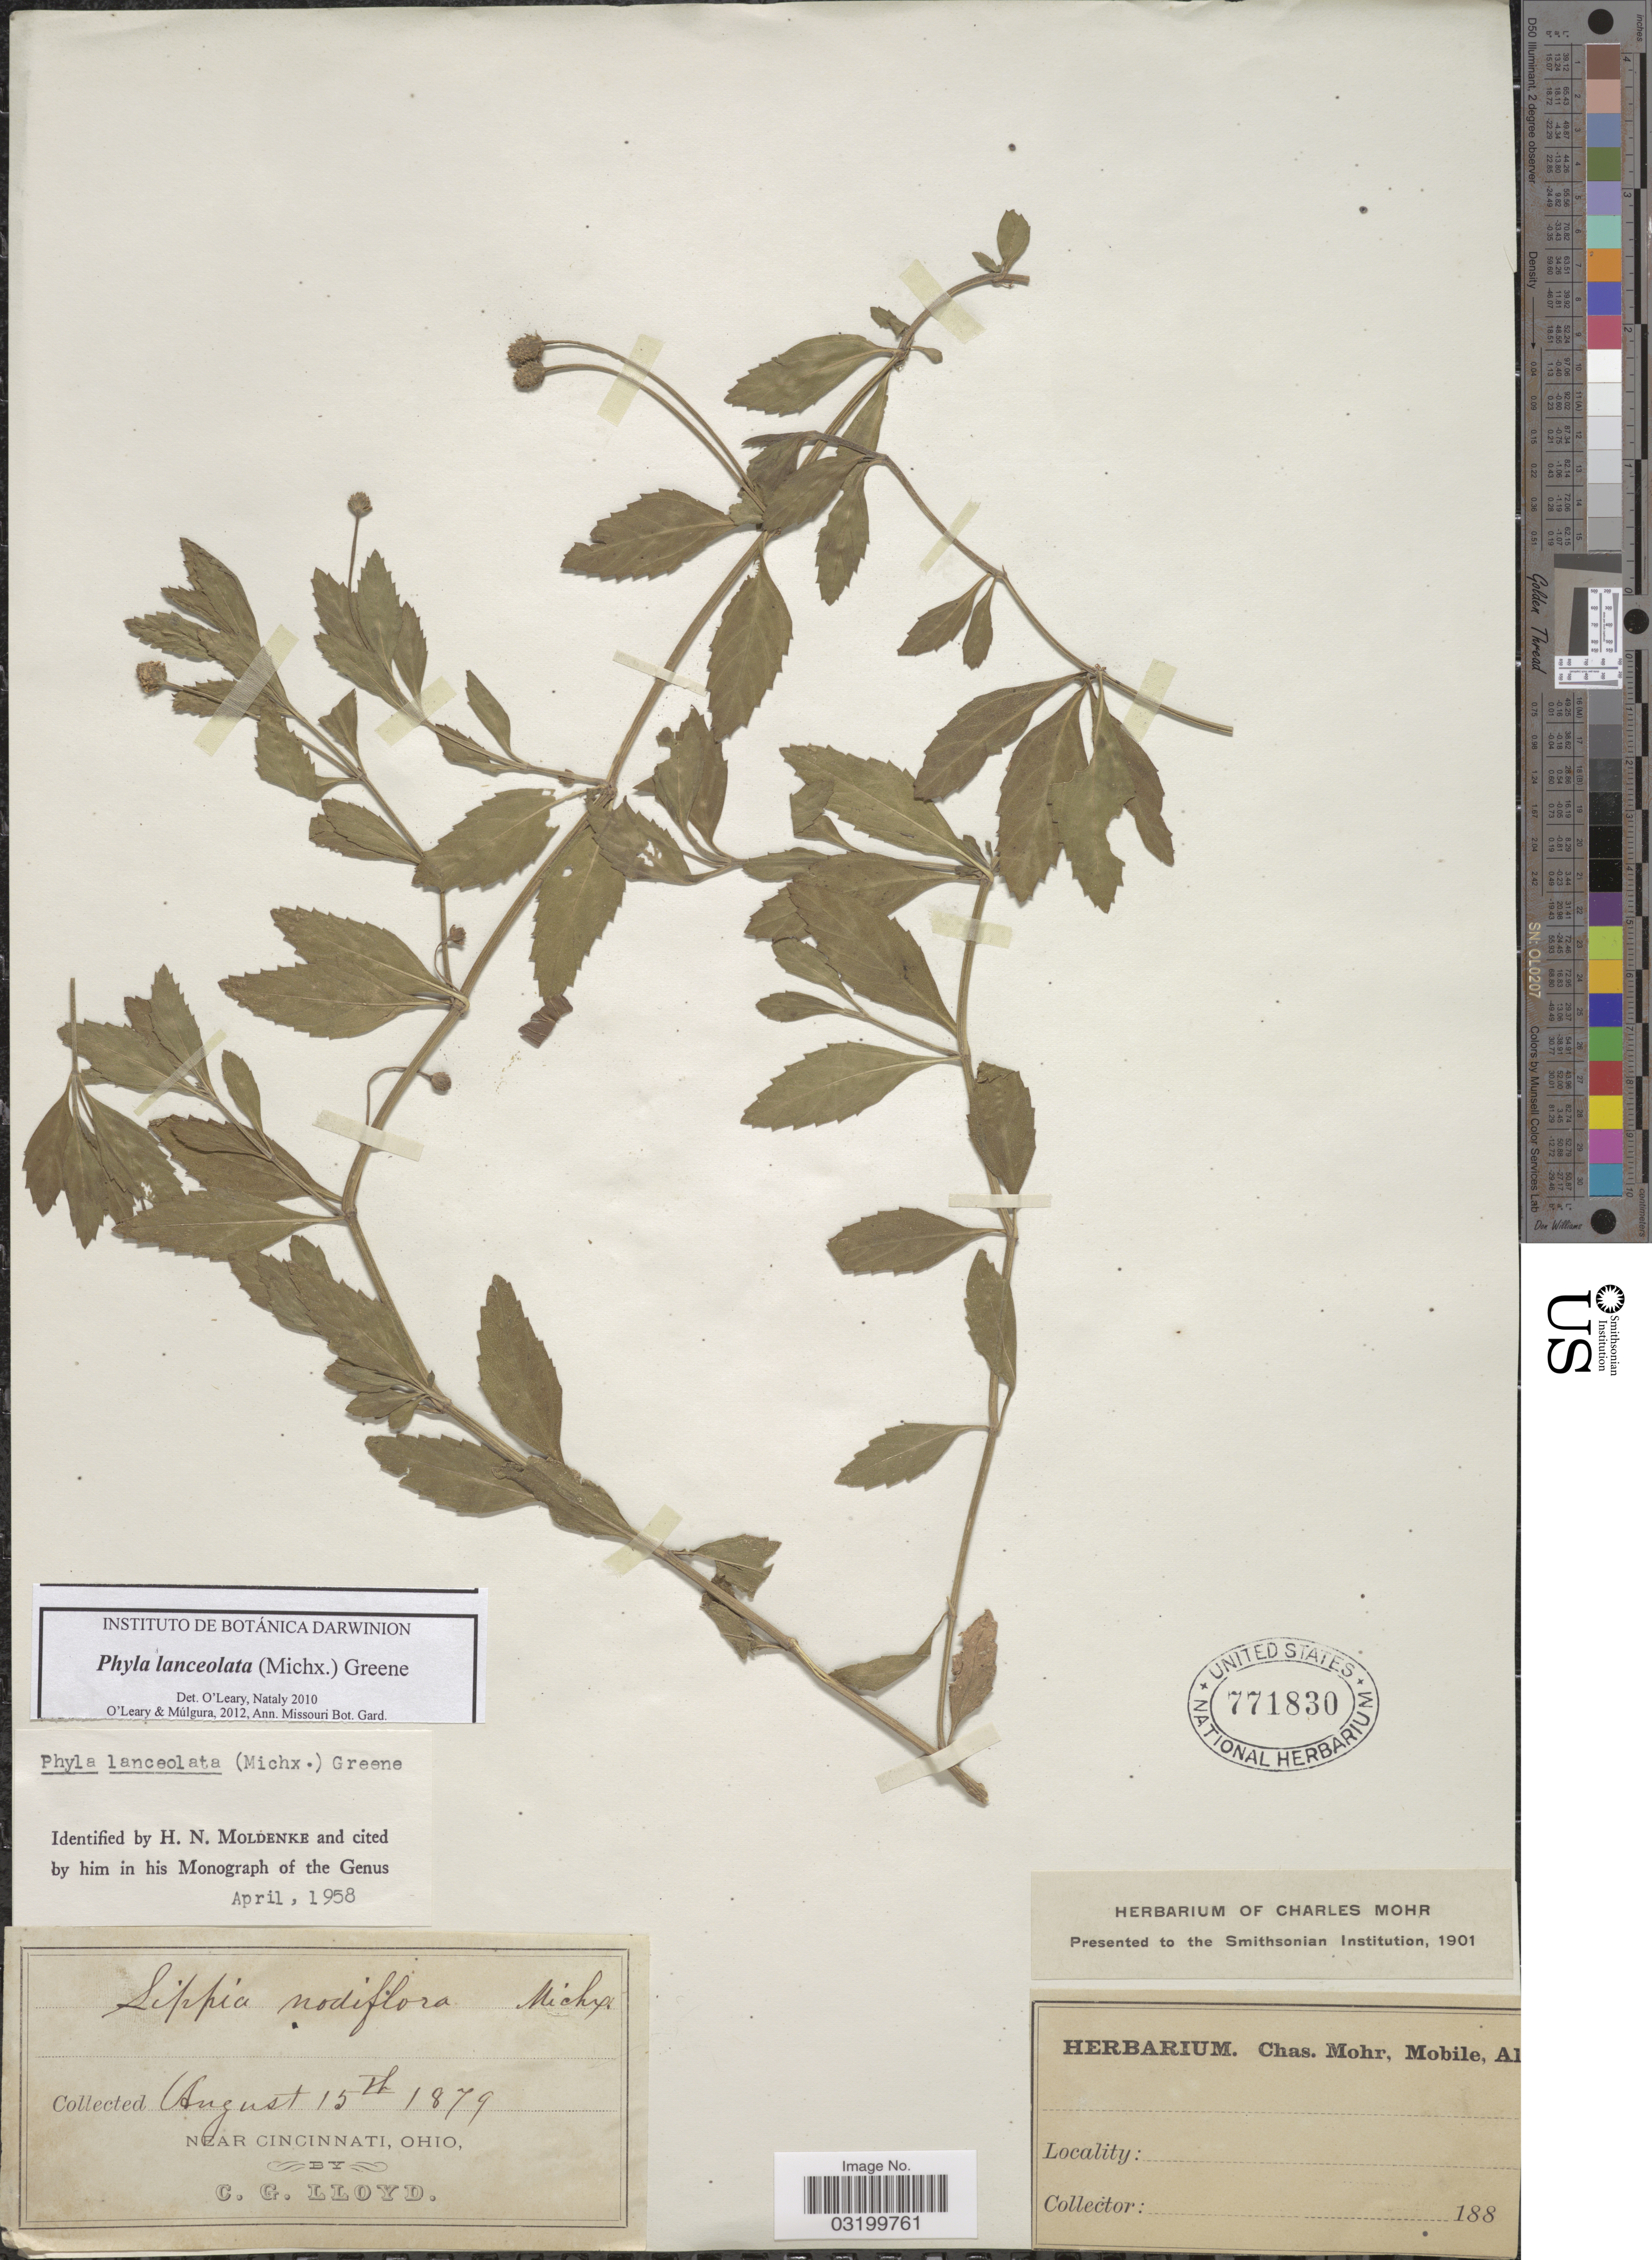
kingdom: Plantae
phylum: Tracheophyta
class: Magnoliopsida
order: Lamiales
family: Verbenaceae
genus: Phyla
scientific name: Phyla lanceolata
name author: (Michx.) Greene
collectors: C. G. Lloyd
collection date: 1879-08-15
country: United States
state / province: Ohio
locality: Near Cincinnati.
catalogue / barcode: US 771830